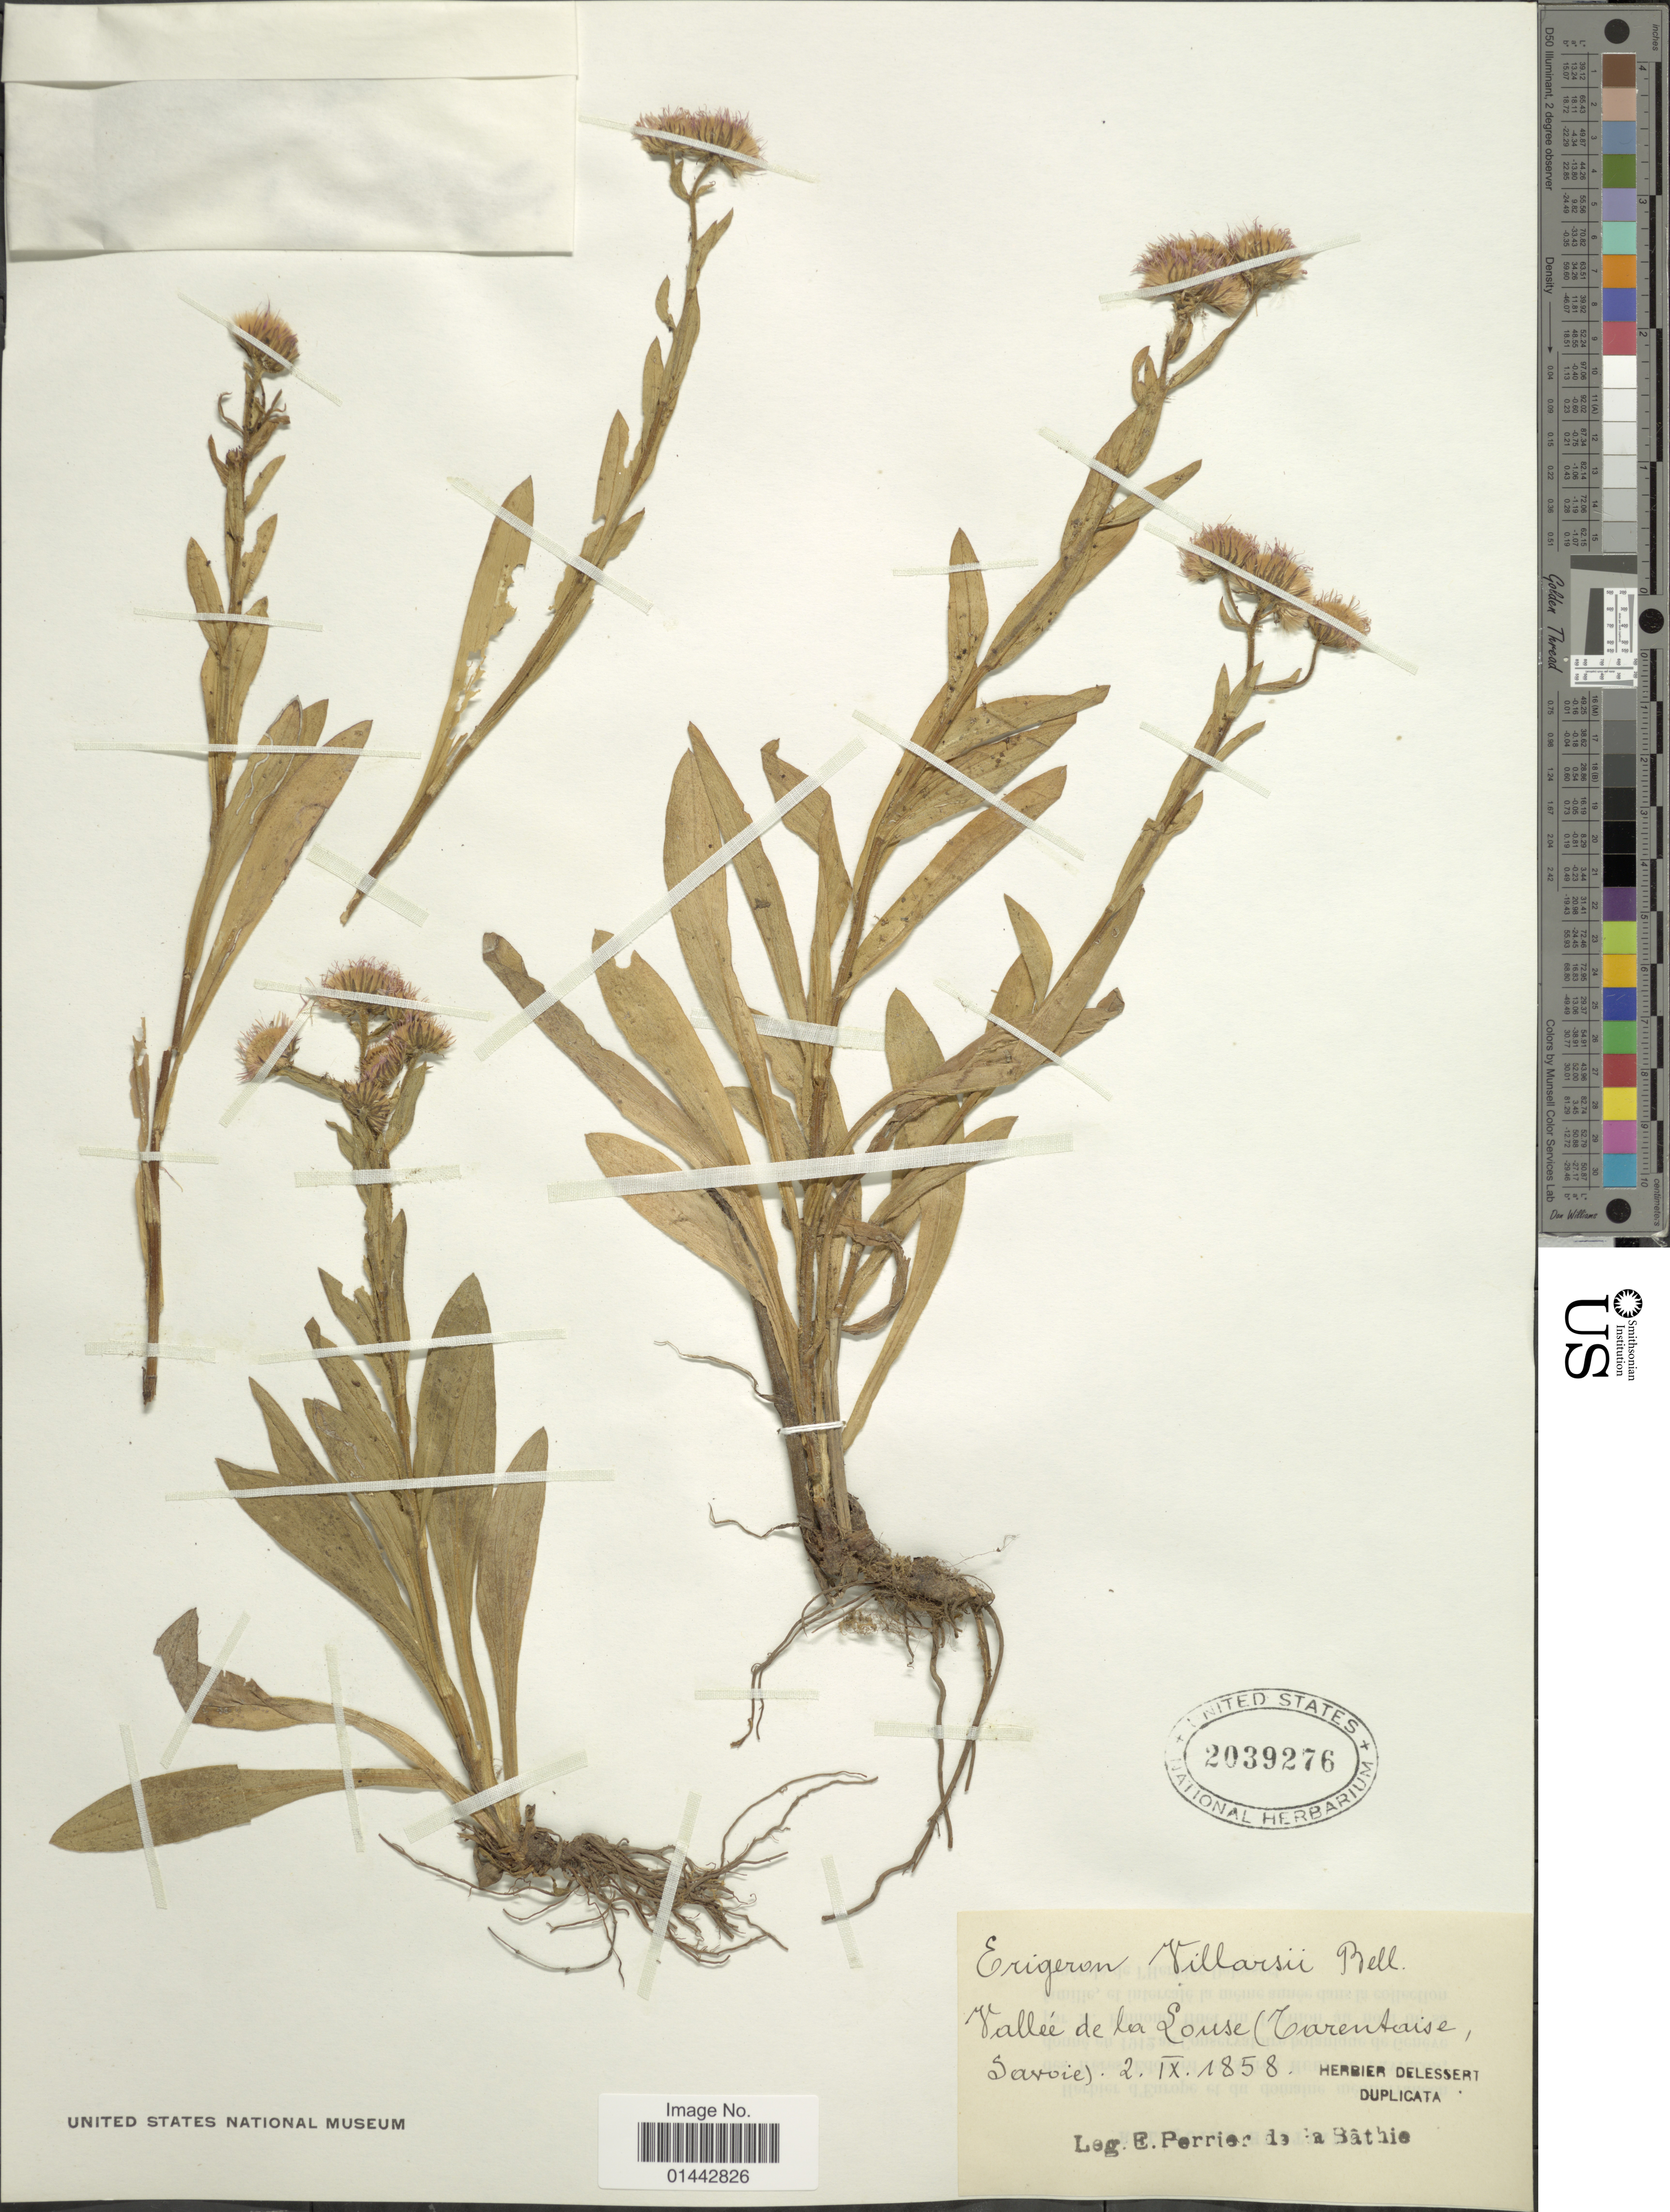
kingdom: Plantae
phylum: Tracheophyta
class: Magnoliopsida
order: Asterales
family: Asteraceae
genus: Erigeron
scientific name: Erigeron villarsii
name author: Bellardi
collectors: E. Perrier de la Bâthie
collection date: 1858-09-02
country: France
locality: Vallee de la Louse (Carentaise, Savoie).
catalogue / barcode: US 2039276